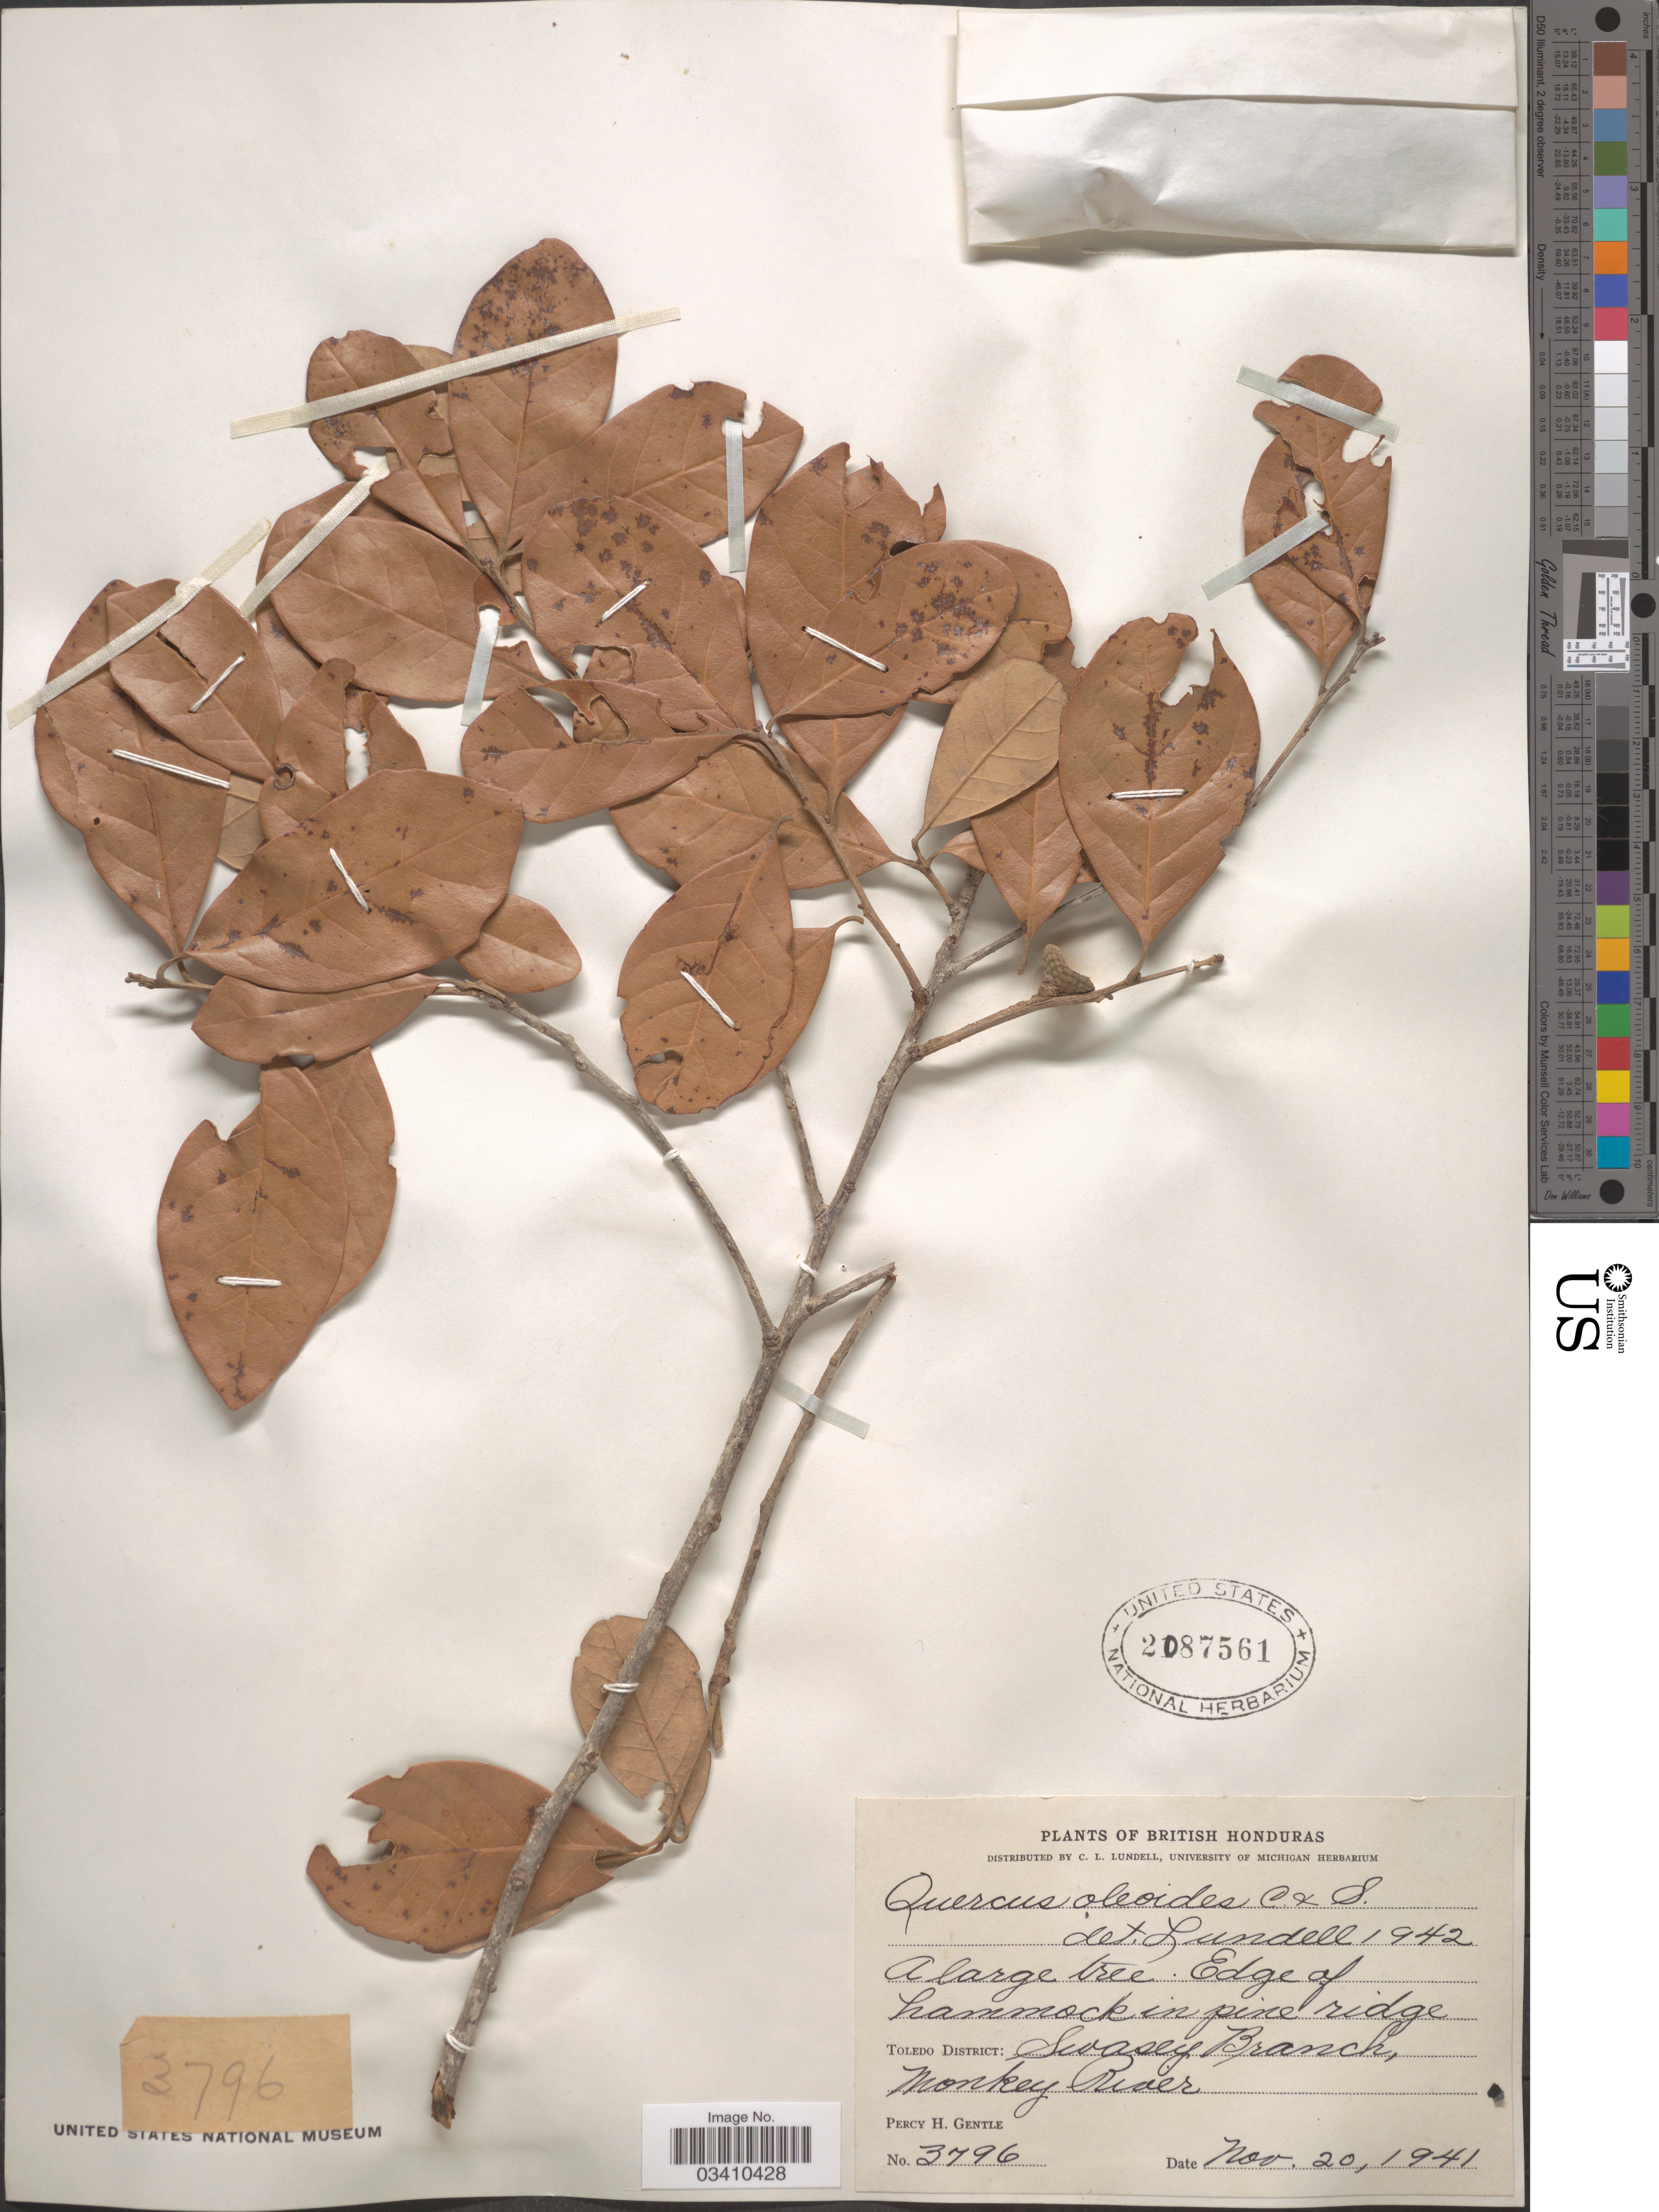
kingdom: Plantae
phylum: Tracheophyta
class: Magnoliopsida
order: Fagales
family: Fagaceae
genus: Quercus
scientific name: Quercus oleoides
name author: Schltdl. & Cham.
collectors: P. H. Gentle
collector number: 3796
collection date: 1941-11-20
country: Belize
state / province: Toledo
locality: Toledo District: Swasey Branch, Monkey River.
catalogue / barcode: US 2087561